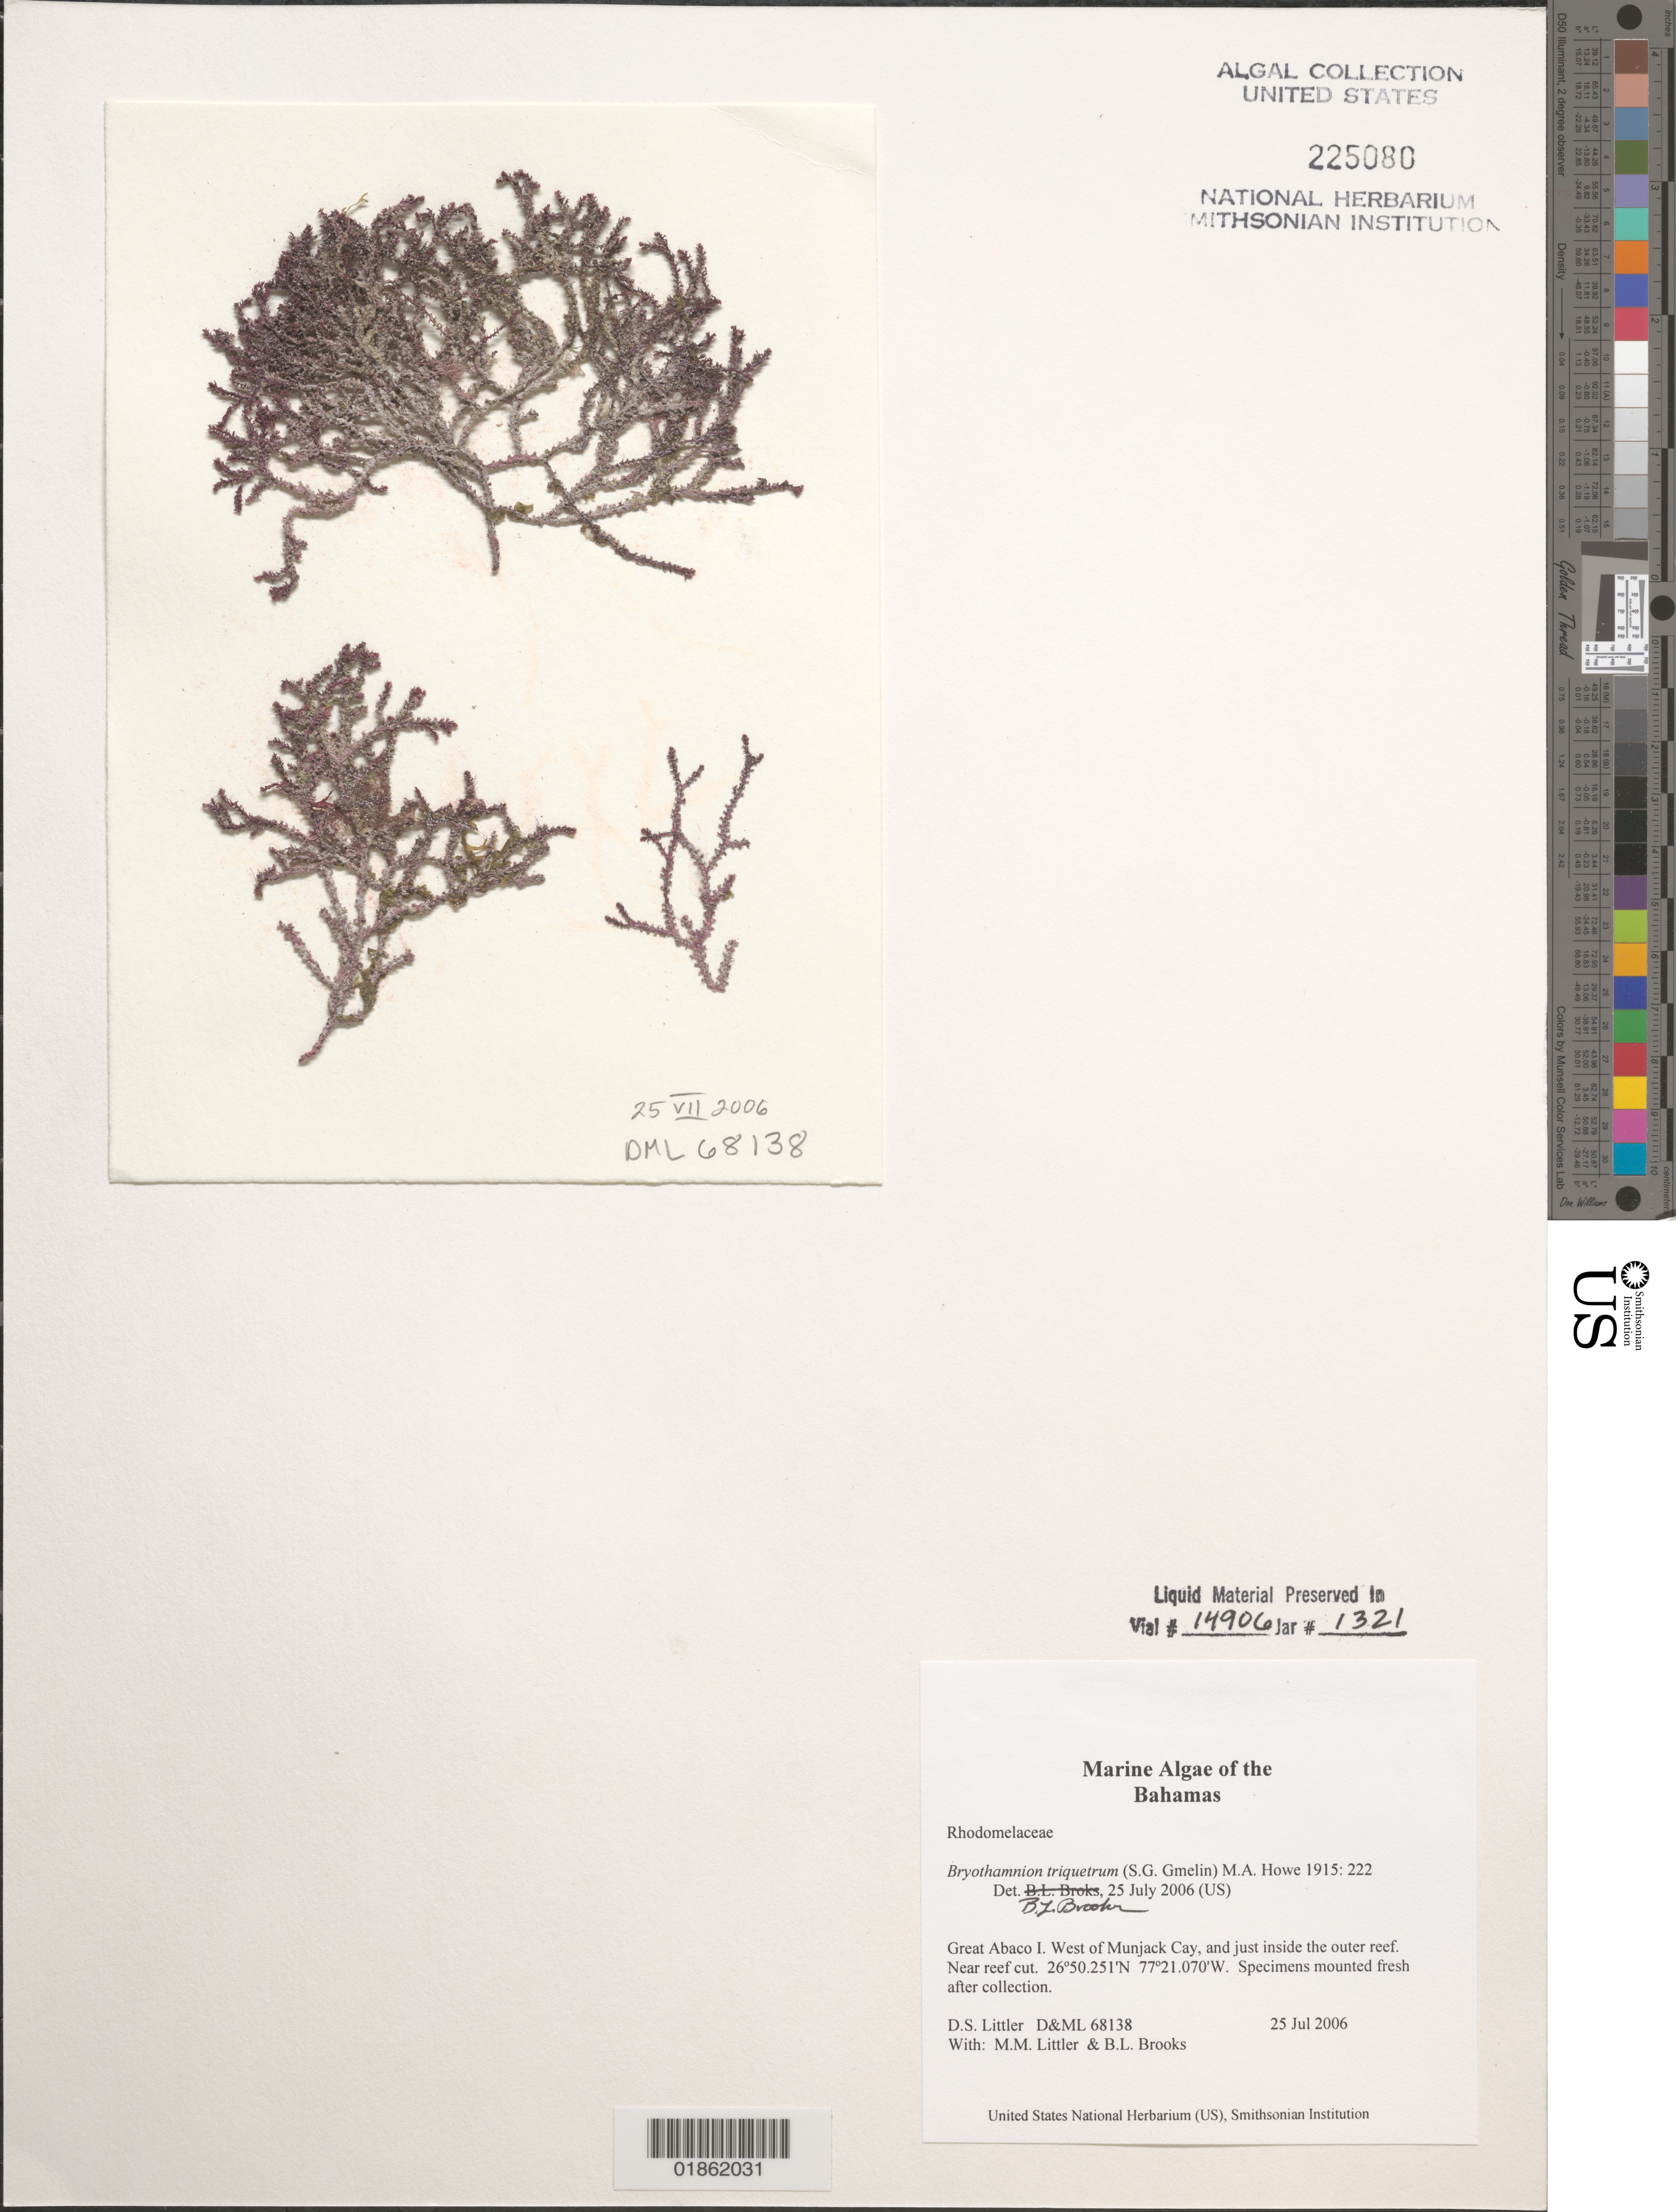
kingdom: Plantae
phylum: Rhodophyta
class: Florideophyceae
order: Ceramiales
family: Rhodomelaceae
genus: Alsidium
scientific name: Alsidium sp.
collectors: D. S. Littler, M. M. Littler & B. Lapointe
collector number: D&ML 68138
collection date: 2006-07-25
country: Bahamas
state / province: Hope Town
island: Nunjack Cay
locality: Abacos. Munjack [=Nunjack] Cay. W.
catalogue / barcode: US 225080